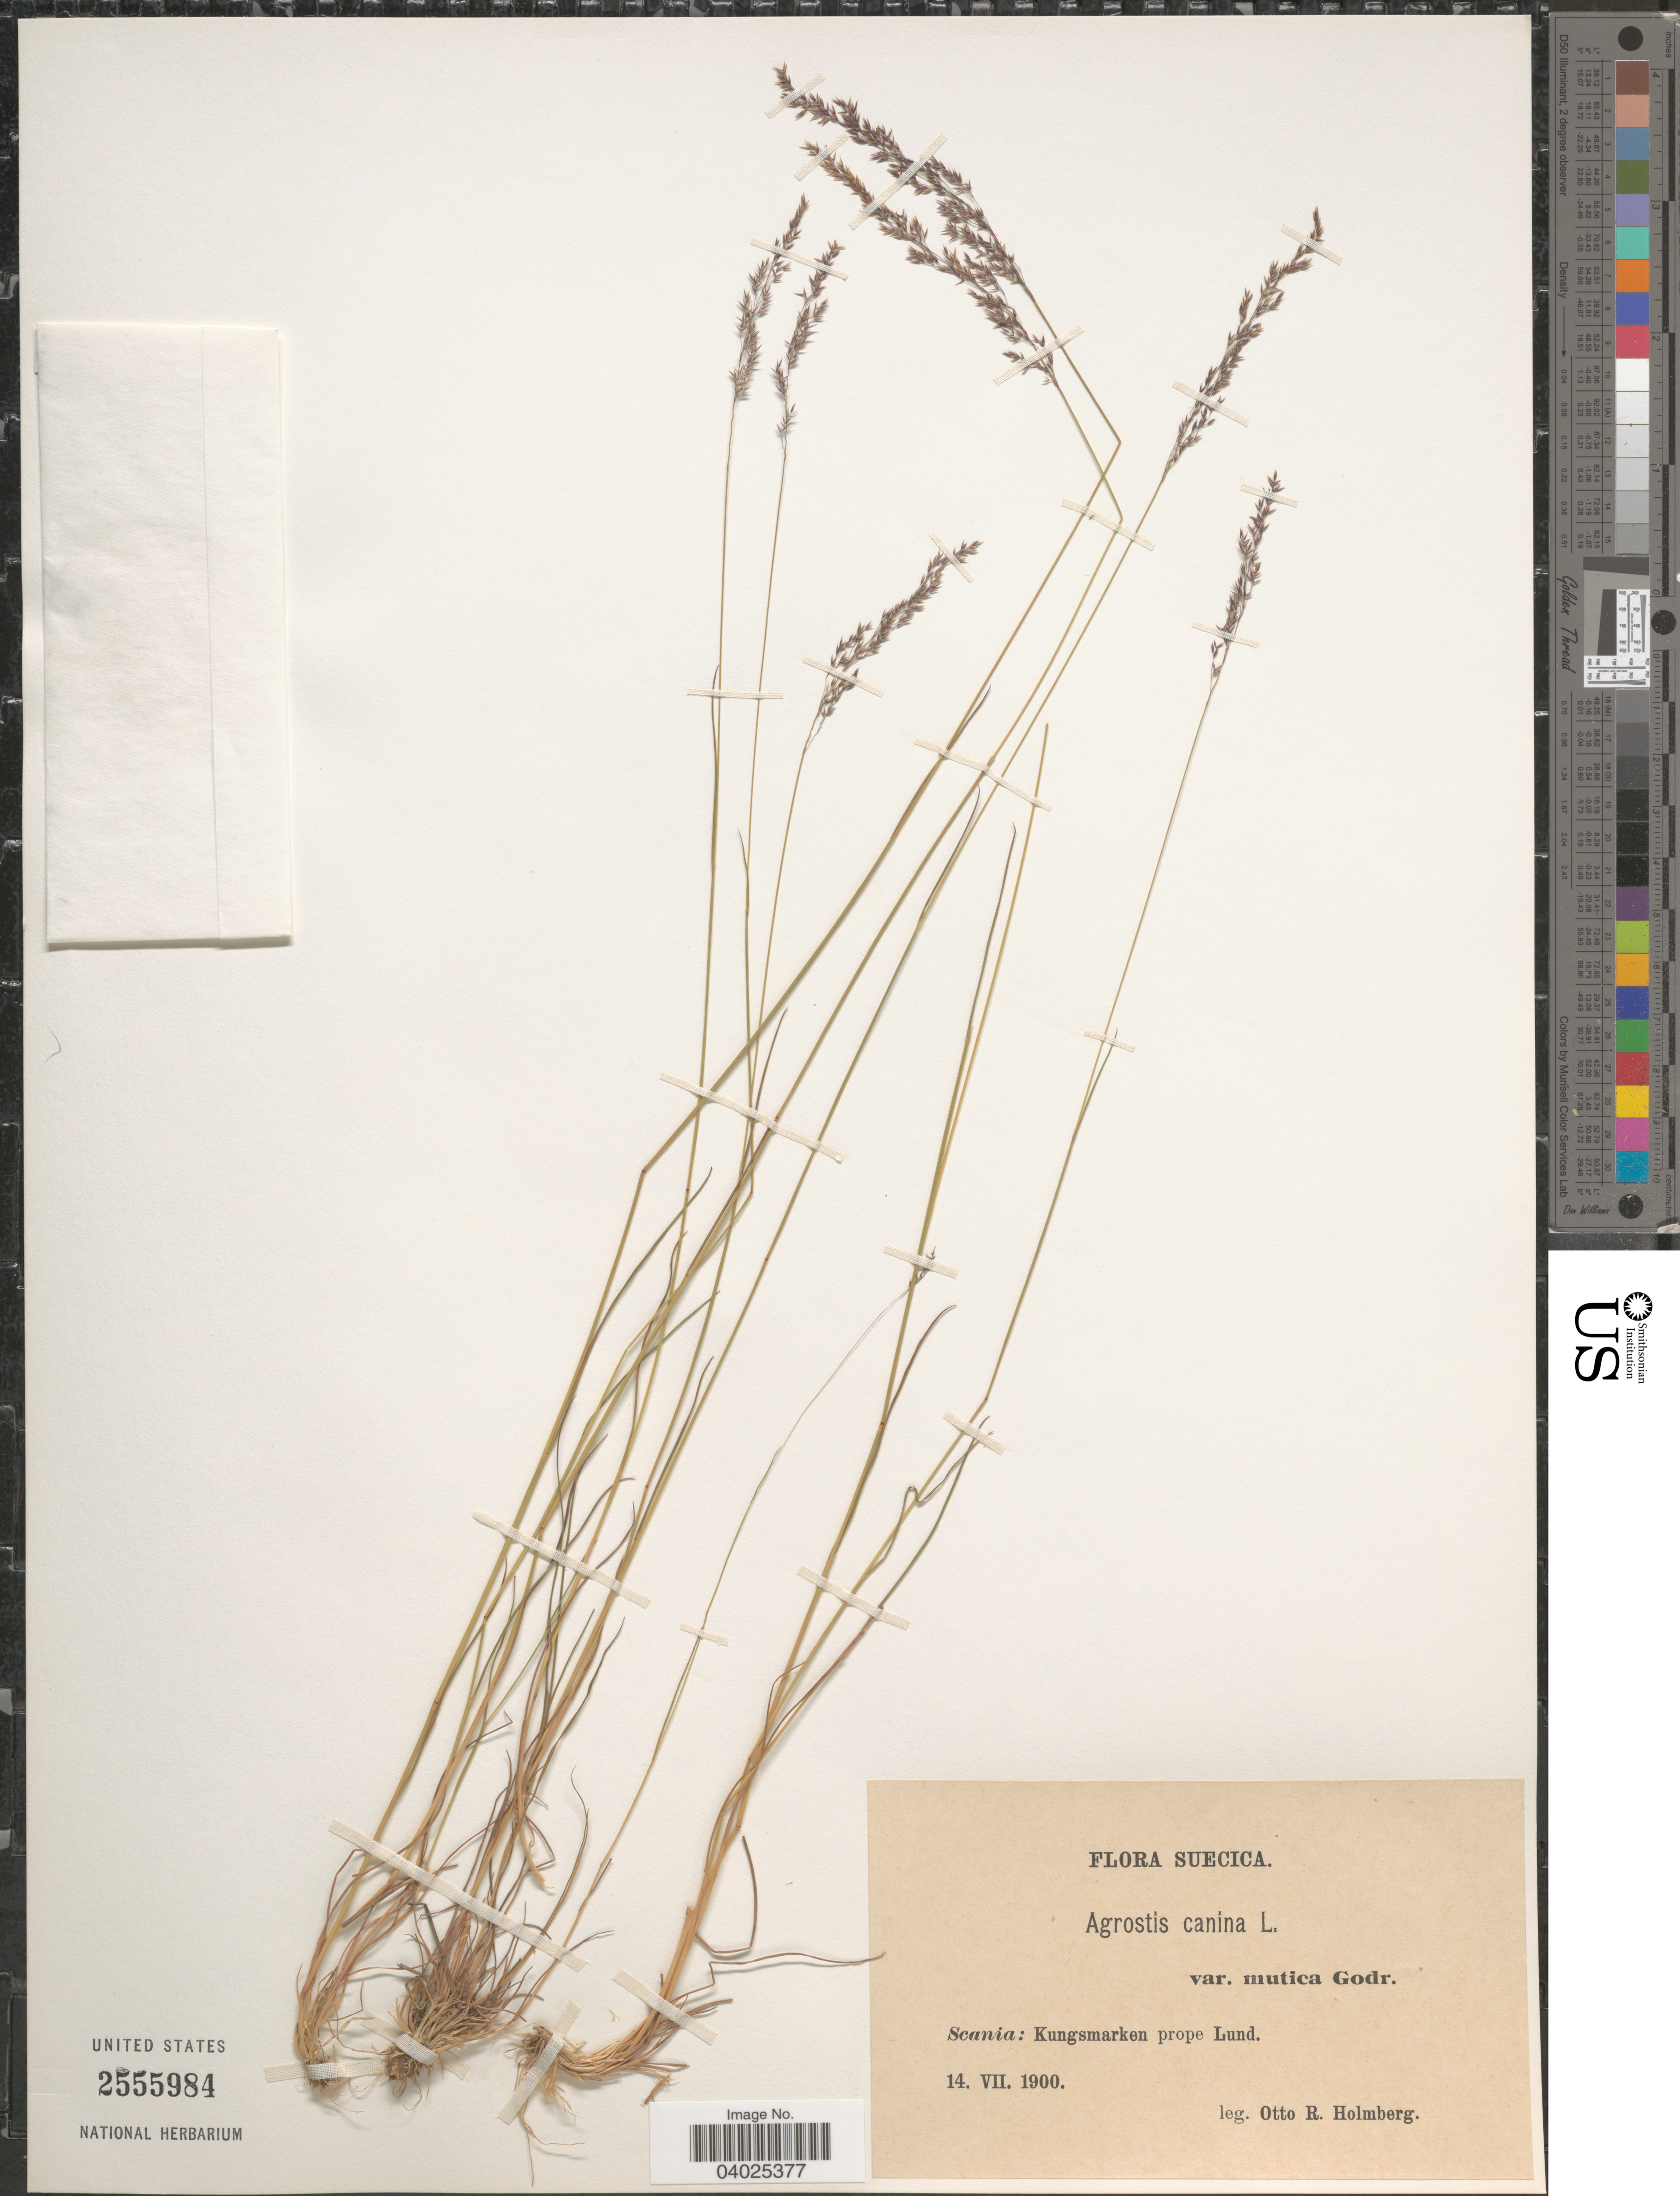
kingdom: Plantae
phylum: Tracheophyta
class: Liliopsida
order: Poales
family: Poaceae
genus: Agrostis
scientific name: Agrostis canina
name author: L.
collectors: O. Holmberg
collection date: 1900-07-14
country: Sweden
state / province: Skåne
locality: Suecica. Scania: Kungsmarken prope Lund.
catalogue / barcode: US 2555984